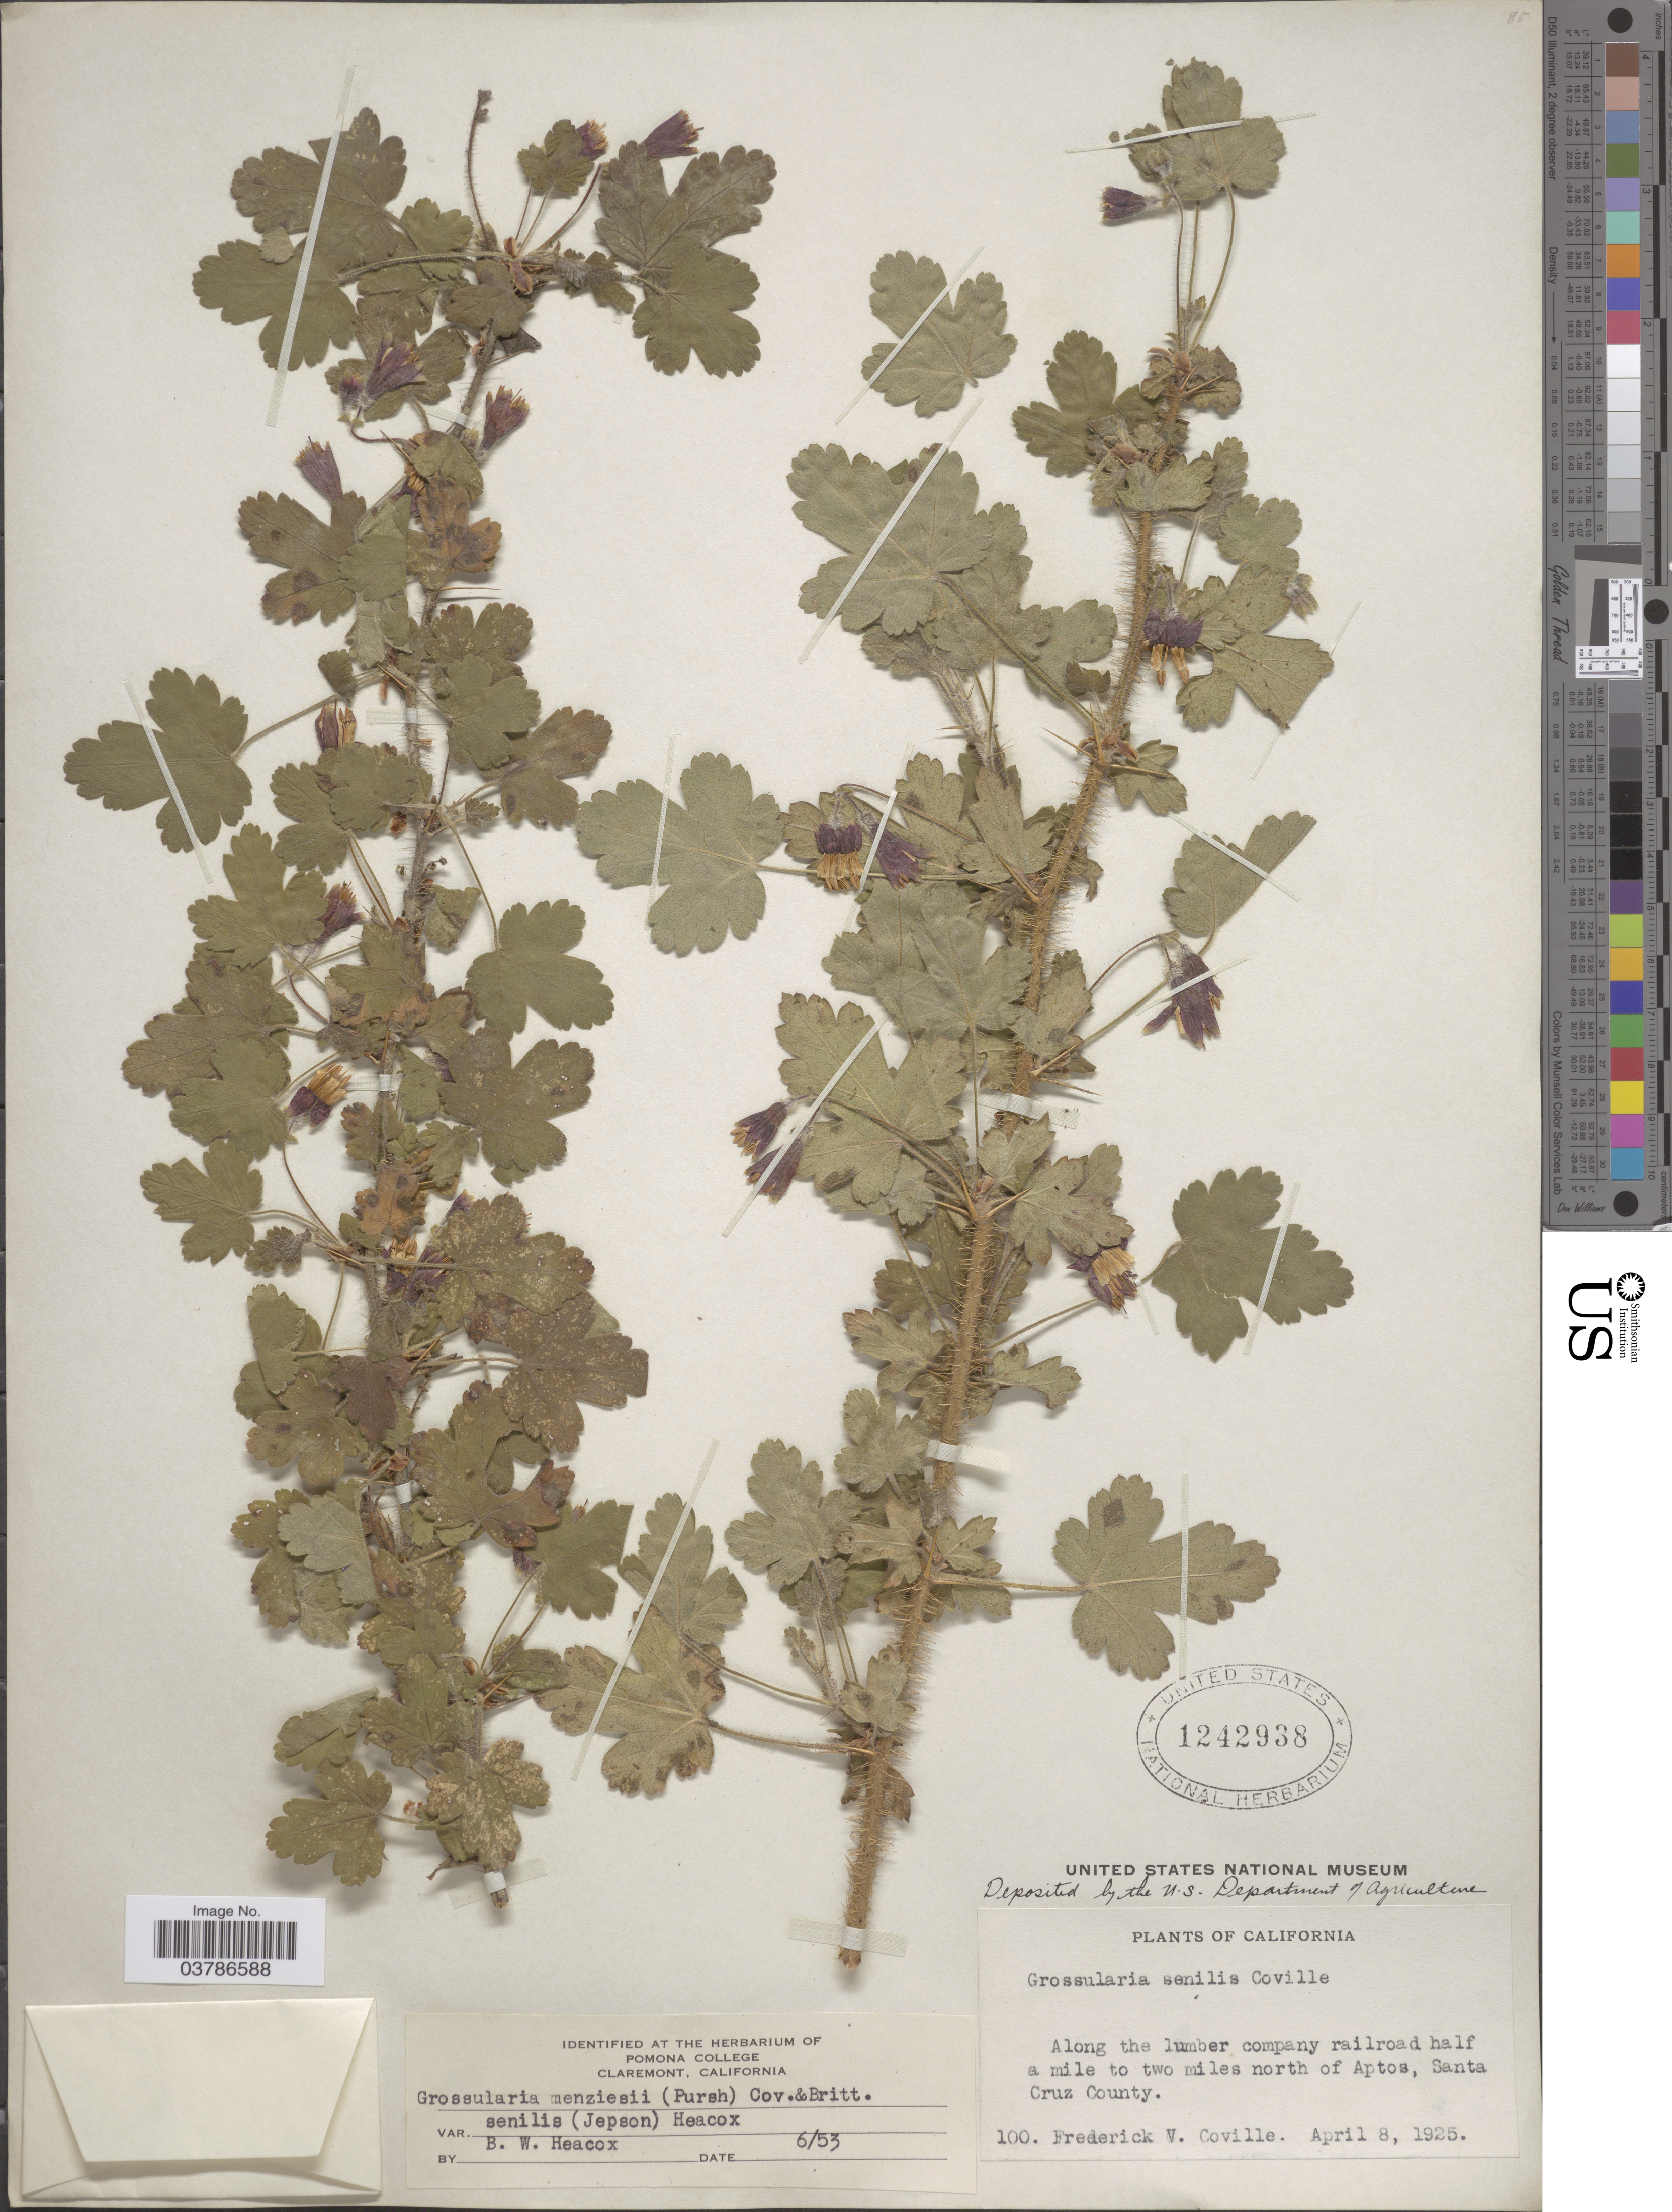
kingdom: Plantae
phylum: Tracheophyta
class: Magnoliopsida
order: Saxifragales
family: Grossulariaceae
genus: Ribes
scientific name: Ribes menziesii var. senile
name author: (Coville) Jeps.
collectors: F. V. Coville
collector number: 100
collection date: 1925-04-08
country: United States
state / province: California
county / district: Santa Cruz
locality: Along the lumber company railroad half a mile to two miles north of Aptos, Santa Cruz County.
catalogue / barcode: US 1242938